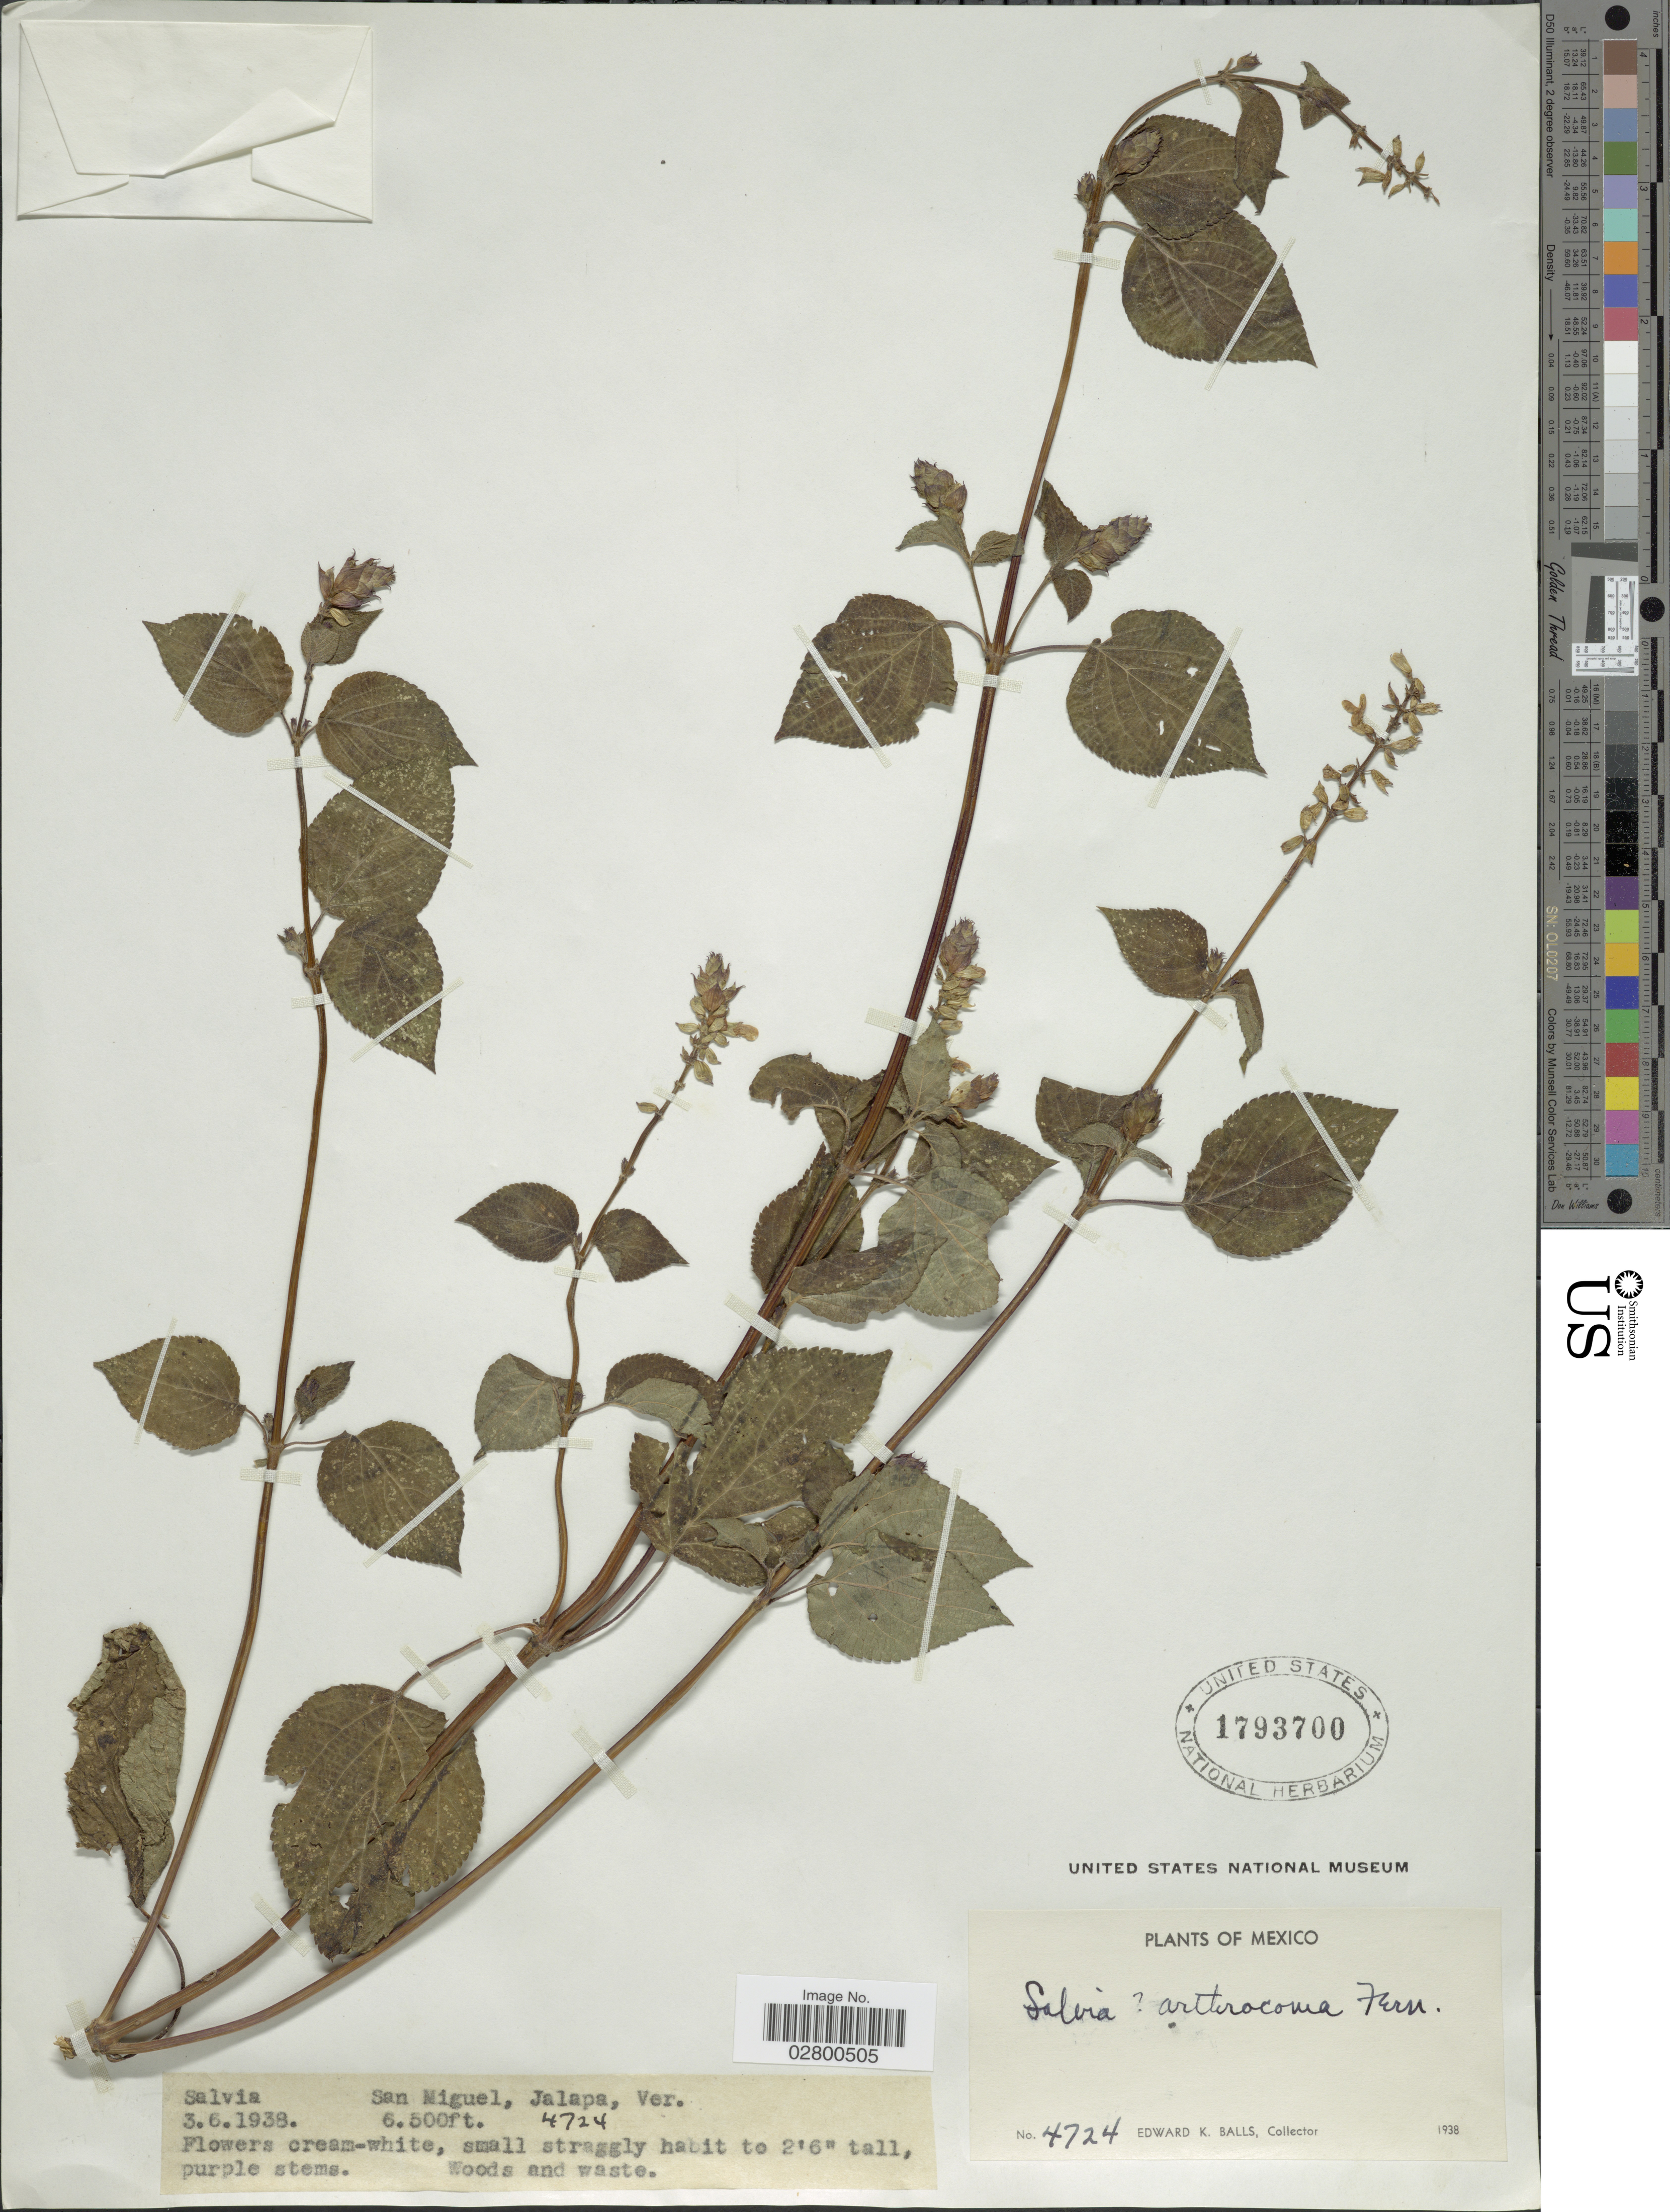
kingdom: Plantae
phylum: Tracheophyta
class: Magnoliopsida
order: Lamiales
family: Lamiaceae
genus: Salvia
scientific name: Salvia arthrocoma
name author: Fernald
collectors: E. K. Balls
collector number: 4724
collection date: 1938-06-03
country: Mexico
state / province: Veracruz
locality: San Miguel, Jalapa, Ver.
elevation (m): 1981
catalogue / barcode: US 1793700